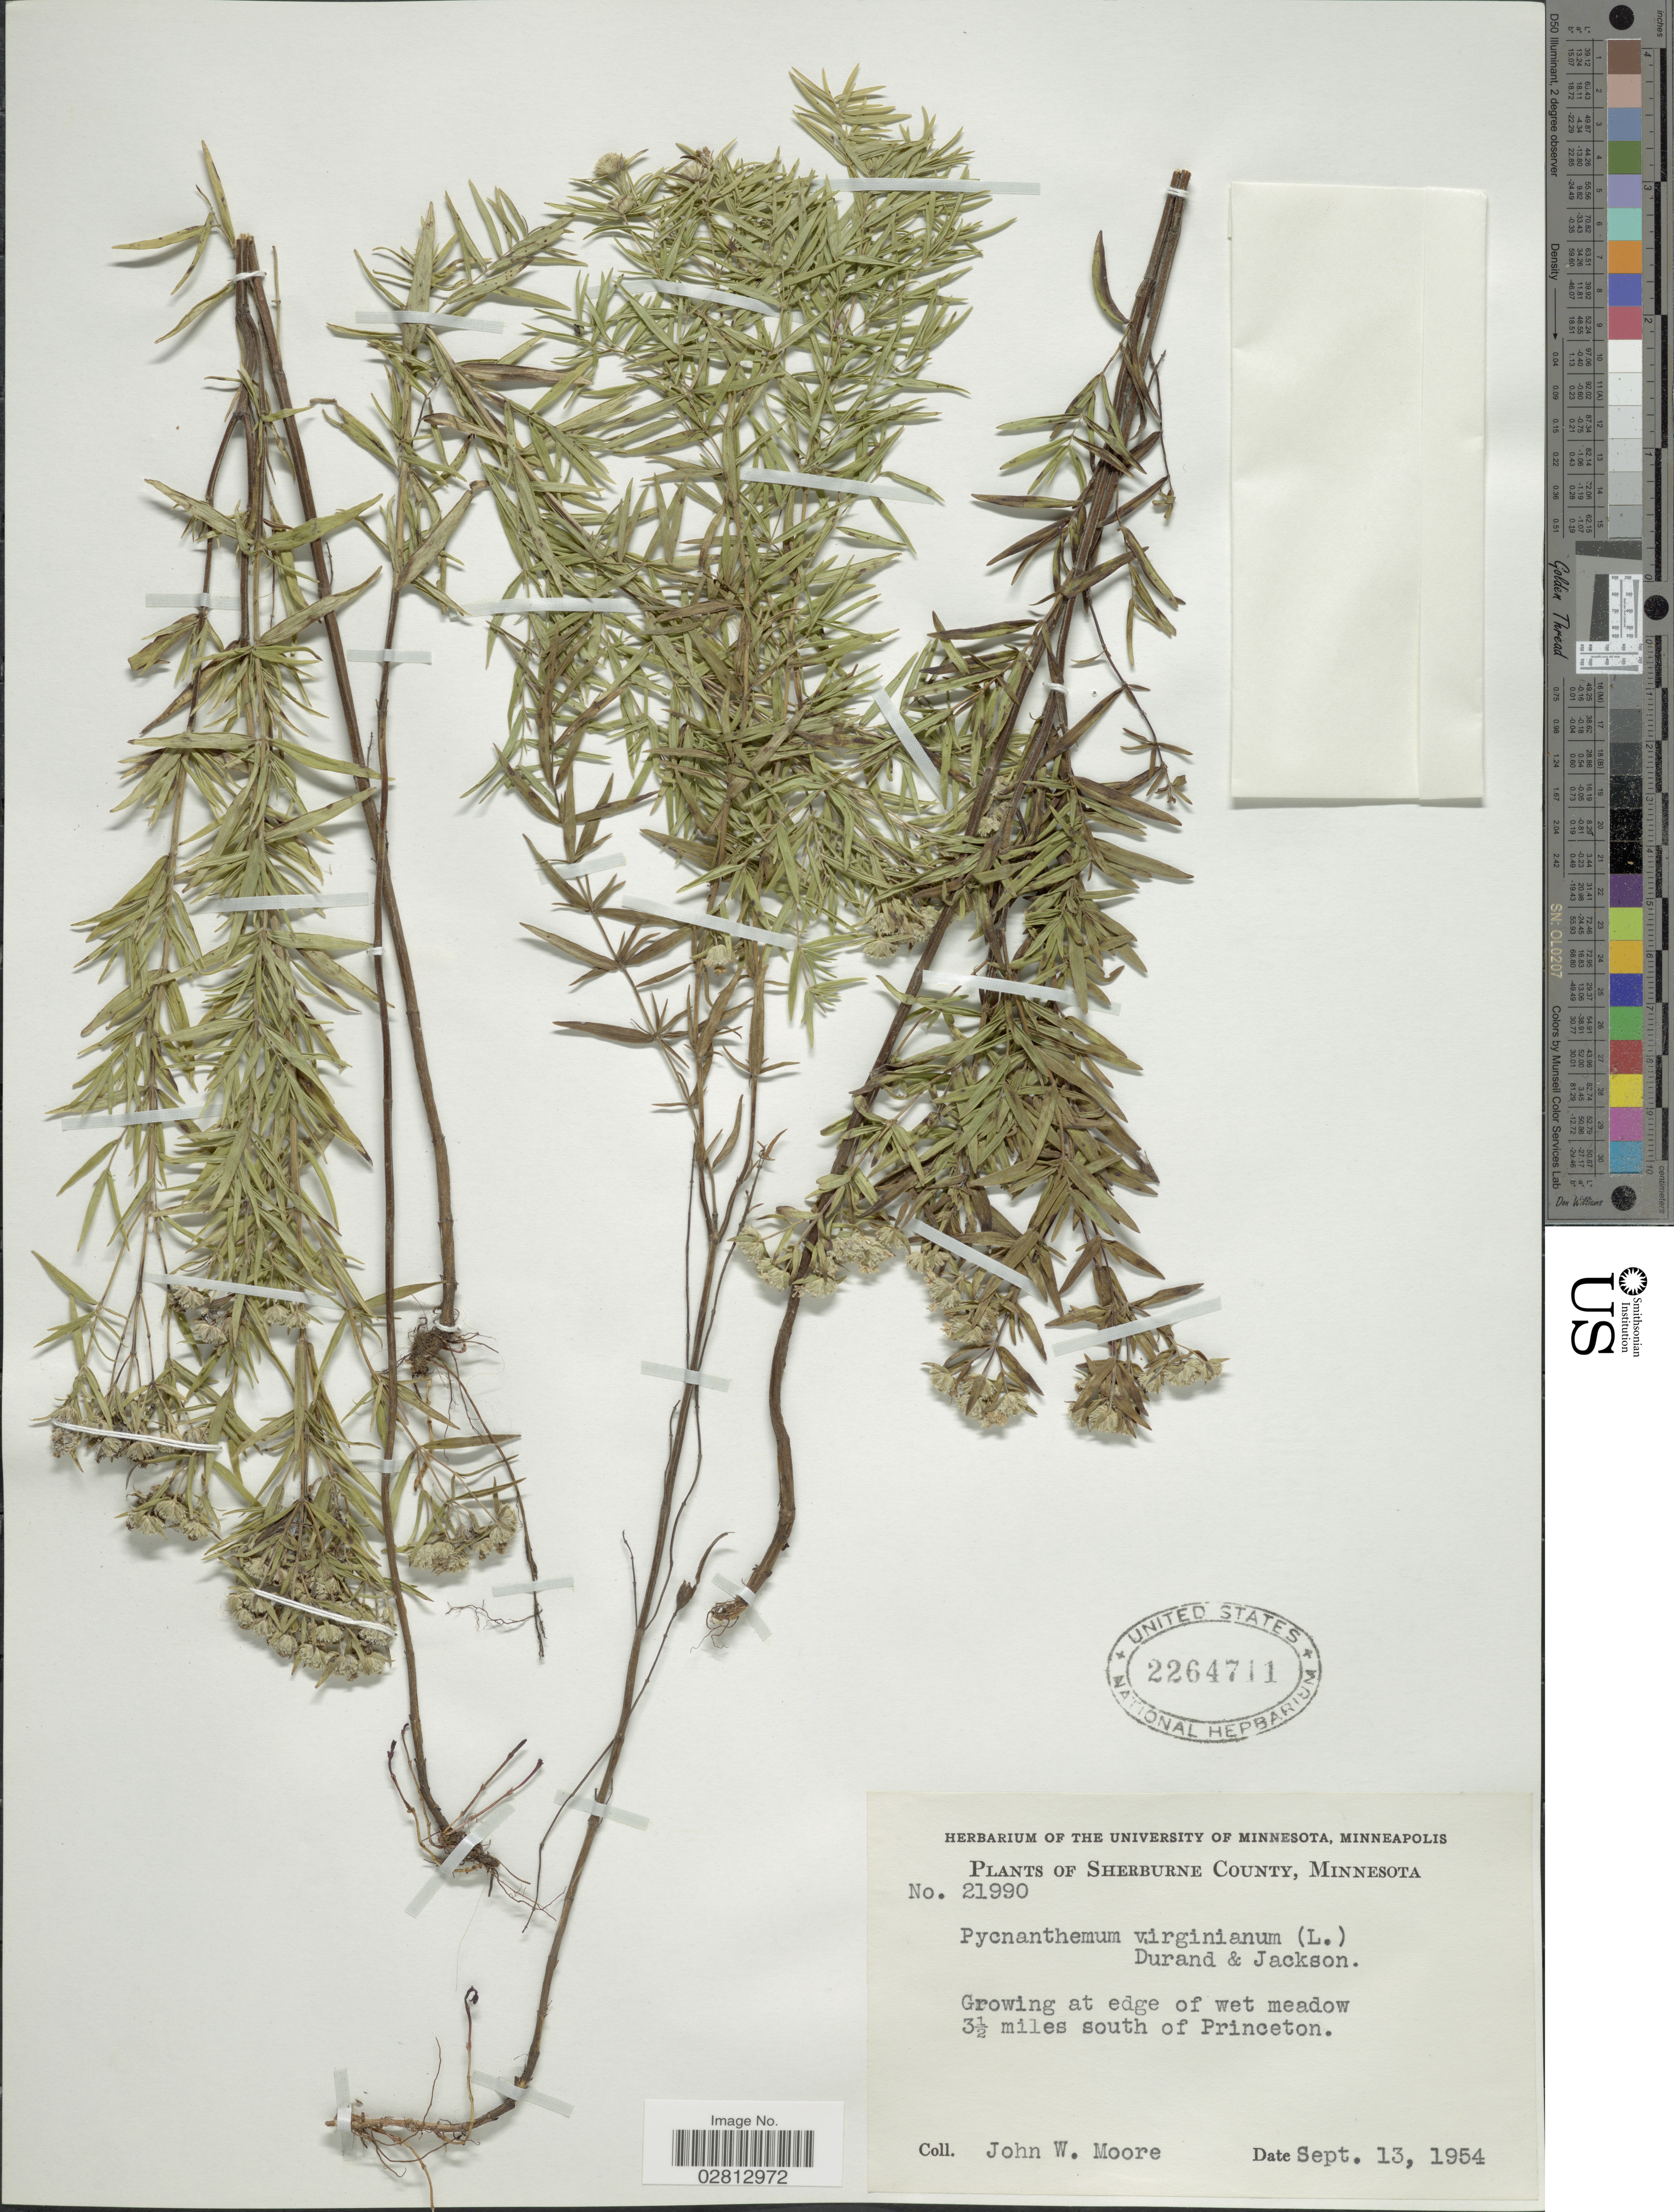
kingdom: Plantae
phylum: Tracheophyta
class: Magnoliopsida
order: Lamiales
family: Lamiaceae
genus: Pycnanthemum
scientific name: Pycnanthemum virginianum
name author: (L.) Durand & B.D. Jacks. ex B.L. Rob. & Fernald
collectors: J. Moore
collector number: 21990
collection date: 1954-09-13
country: United States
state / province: Minnesota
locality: Sherburne County. Growing at edge of wet meadow 3½ miles south of Princeton.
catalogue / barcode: US 2264711